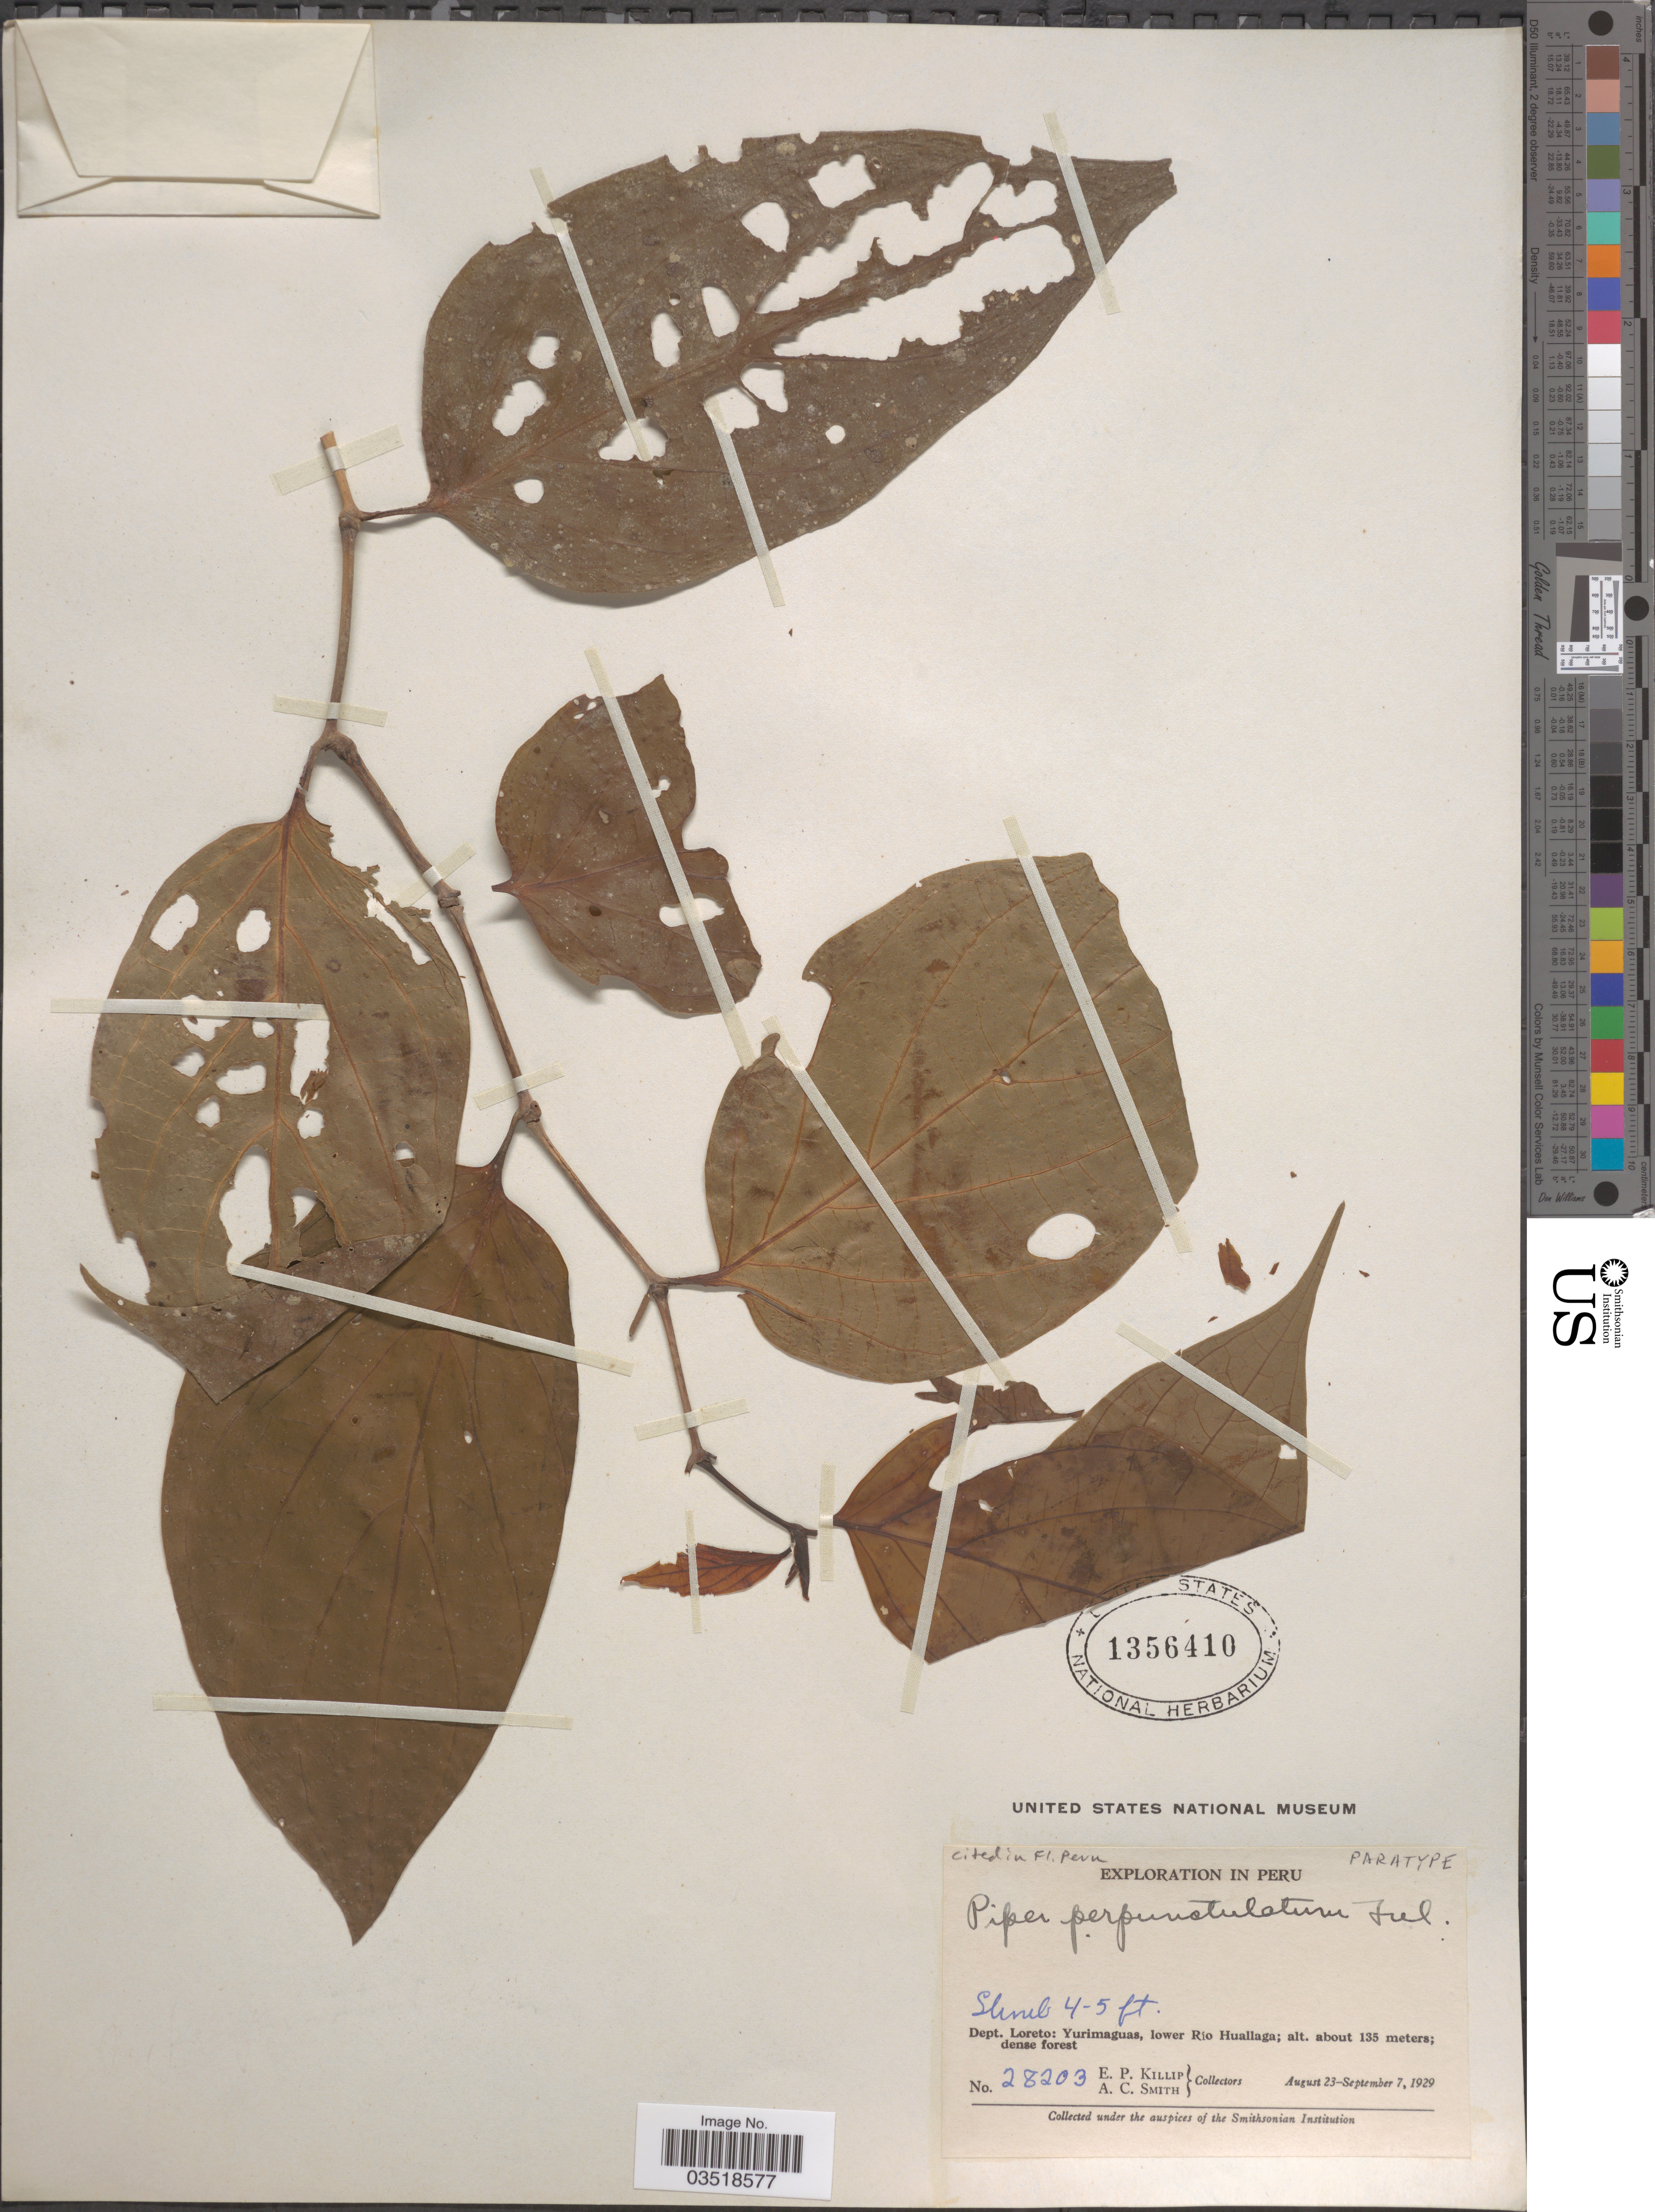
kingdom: Plantae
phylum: Tracheophyta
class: Magnoliopsida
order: Piperales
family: Piperaceae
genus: Piper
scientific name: Piper perpunctulatum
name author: Trel.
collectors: E. P. Killip & A. C. Smith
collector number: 28203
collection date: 1929-08-23/1929-09-07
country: Peru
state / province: Loreto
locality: Dept. Loreto: Yurimaguas, lower Río Huallaga.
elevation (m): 135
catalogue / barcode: US 1356410